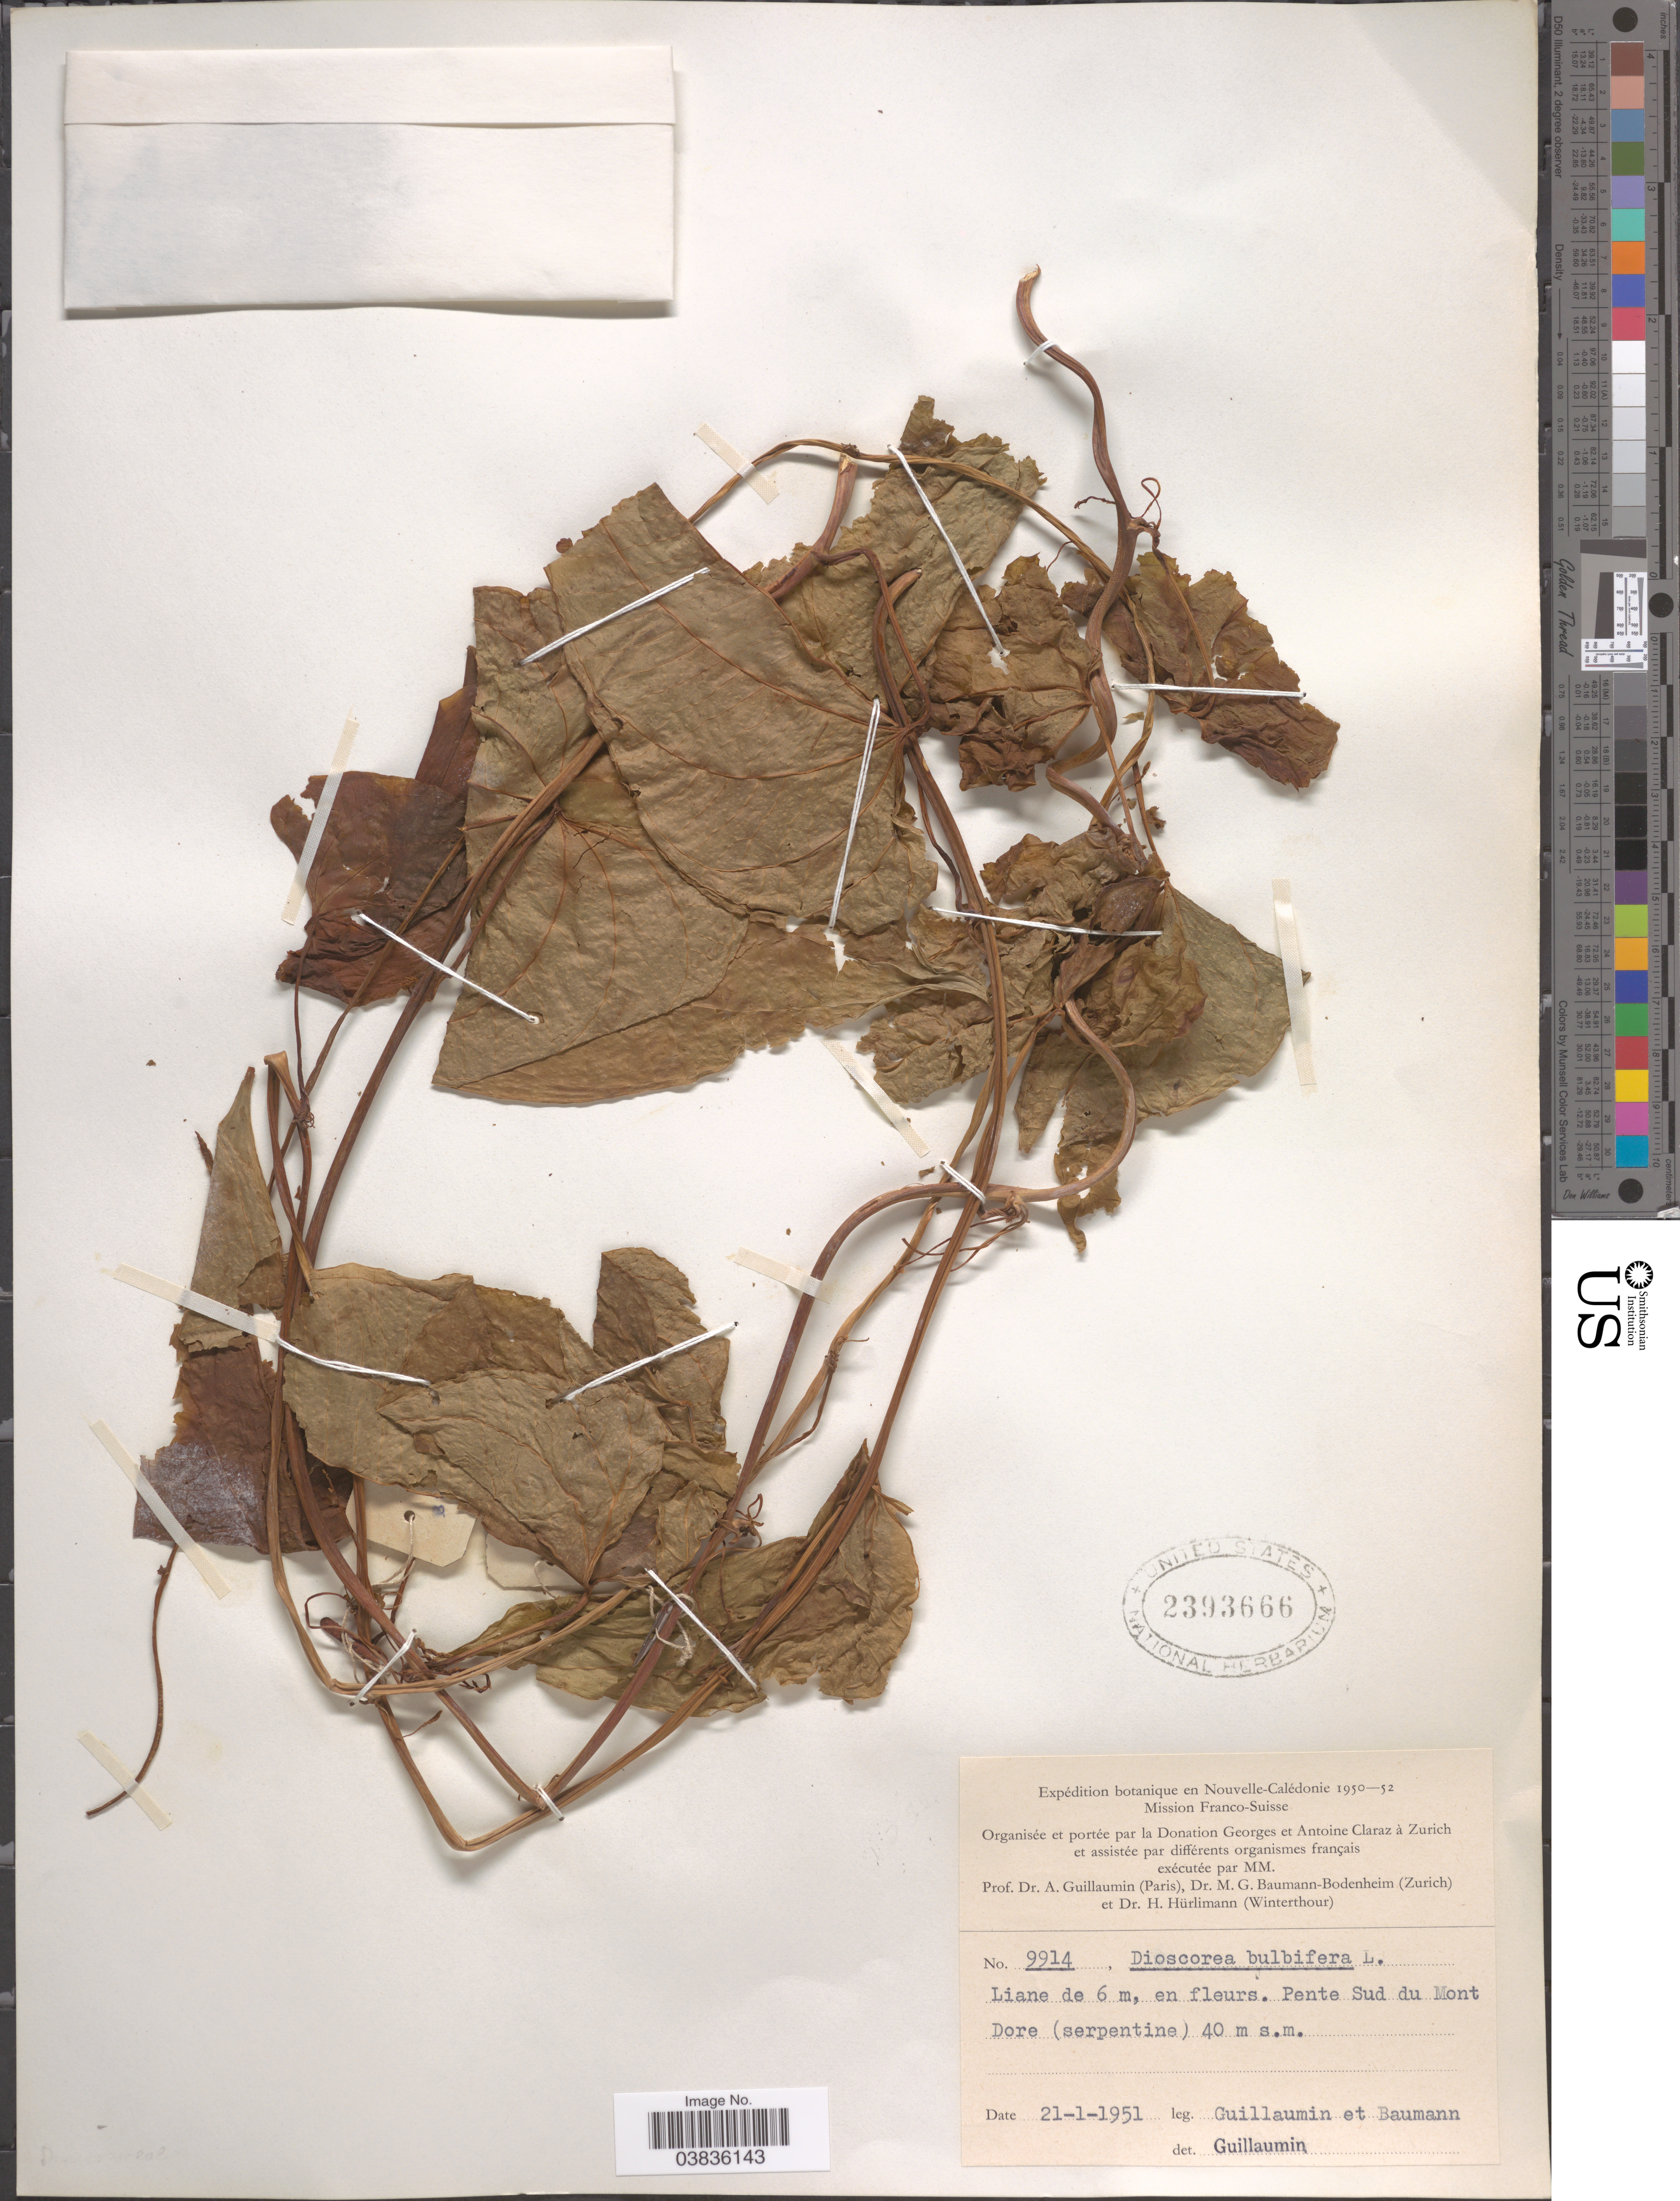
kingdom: Plantae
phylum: Tracheophyta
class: Liliopsida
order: Dioscoreales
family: Dioscoreaceae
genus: Dioscorea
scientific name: Dioscorea bulbifera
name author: L.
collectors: A. Guillaumin & M. G. Baumann-Bodenheim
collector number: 9914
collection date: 1951-01-21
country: New Caledonia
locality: Nouvelle-Calédonie. Pente Sud du Mont Dore (serpentine).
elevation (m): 40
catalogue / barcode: US 2393666